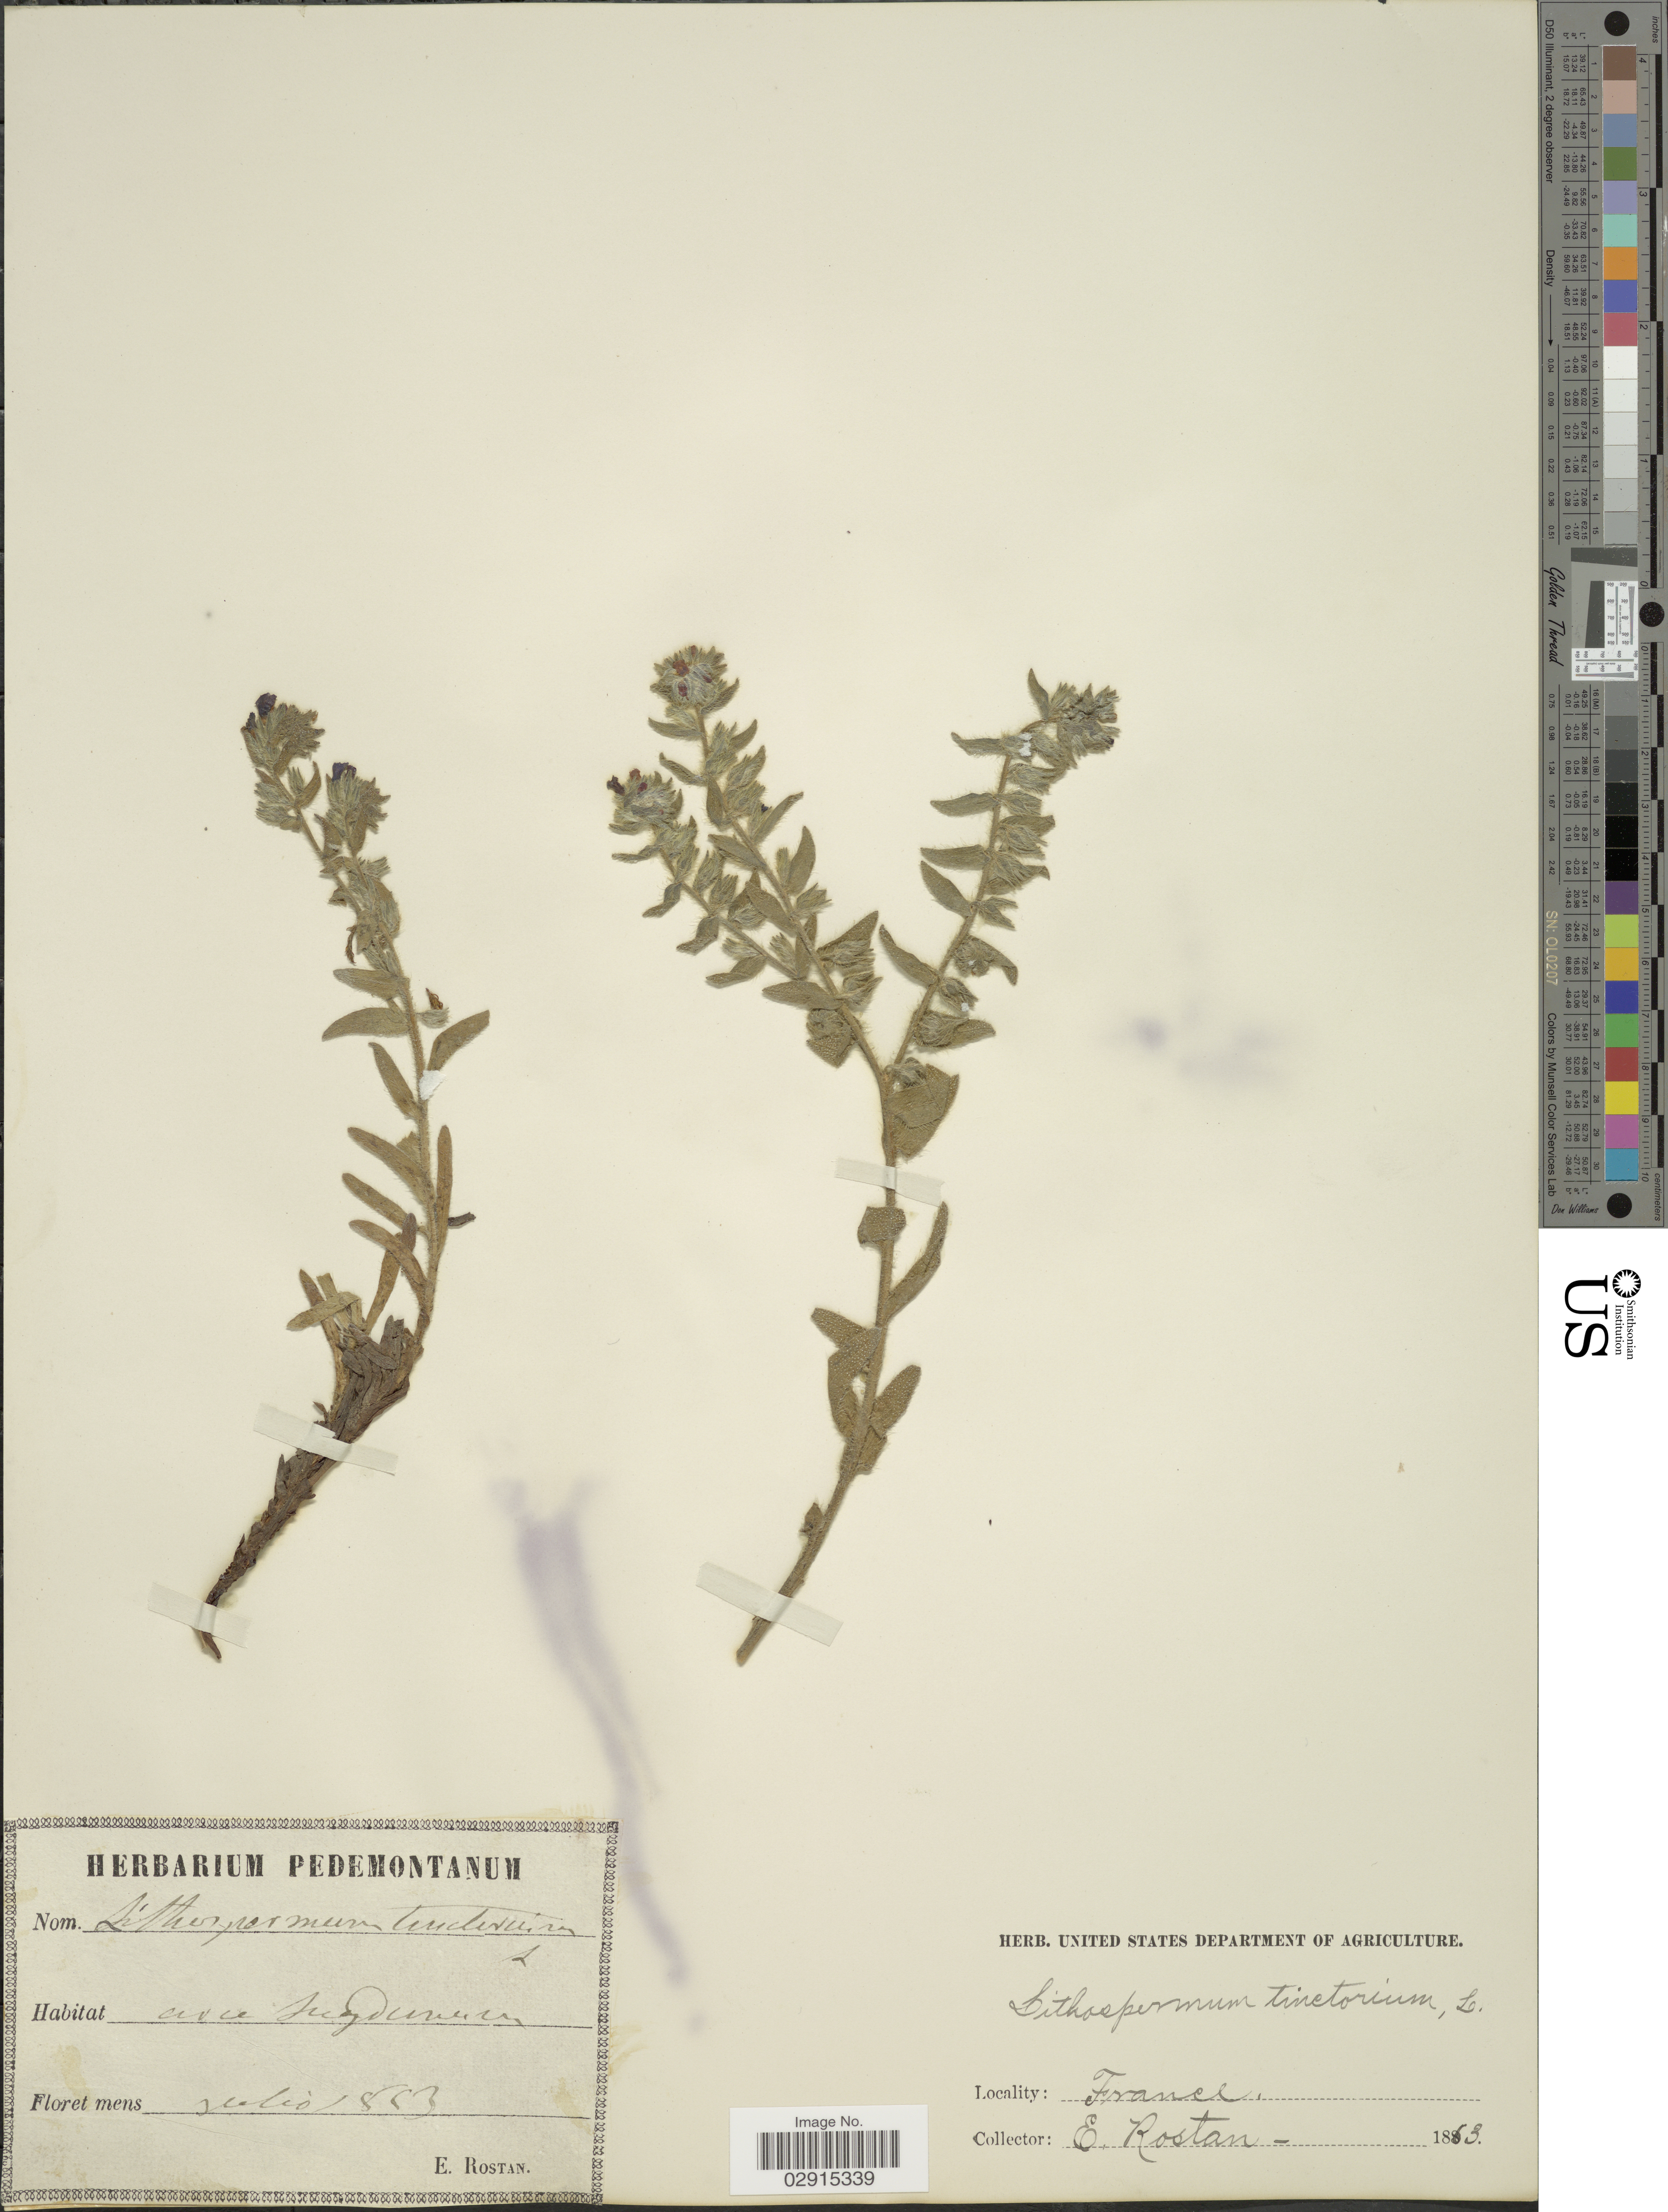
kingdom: Plantae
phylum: Tracheophyta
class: Magnoliopsida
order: Boraginales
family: Boraginaceae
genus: Lithospermum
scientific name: Lithospermum tinctorium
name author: L.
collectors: E. Rostan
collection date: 1853-07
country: France